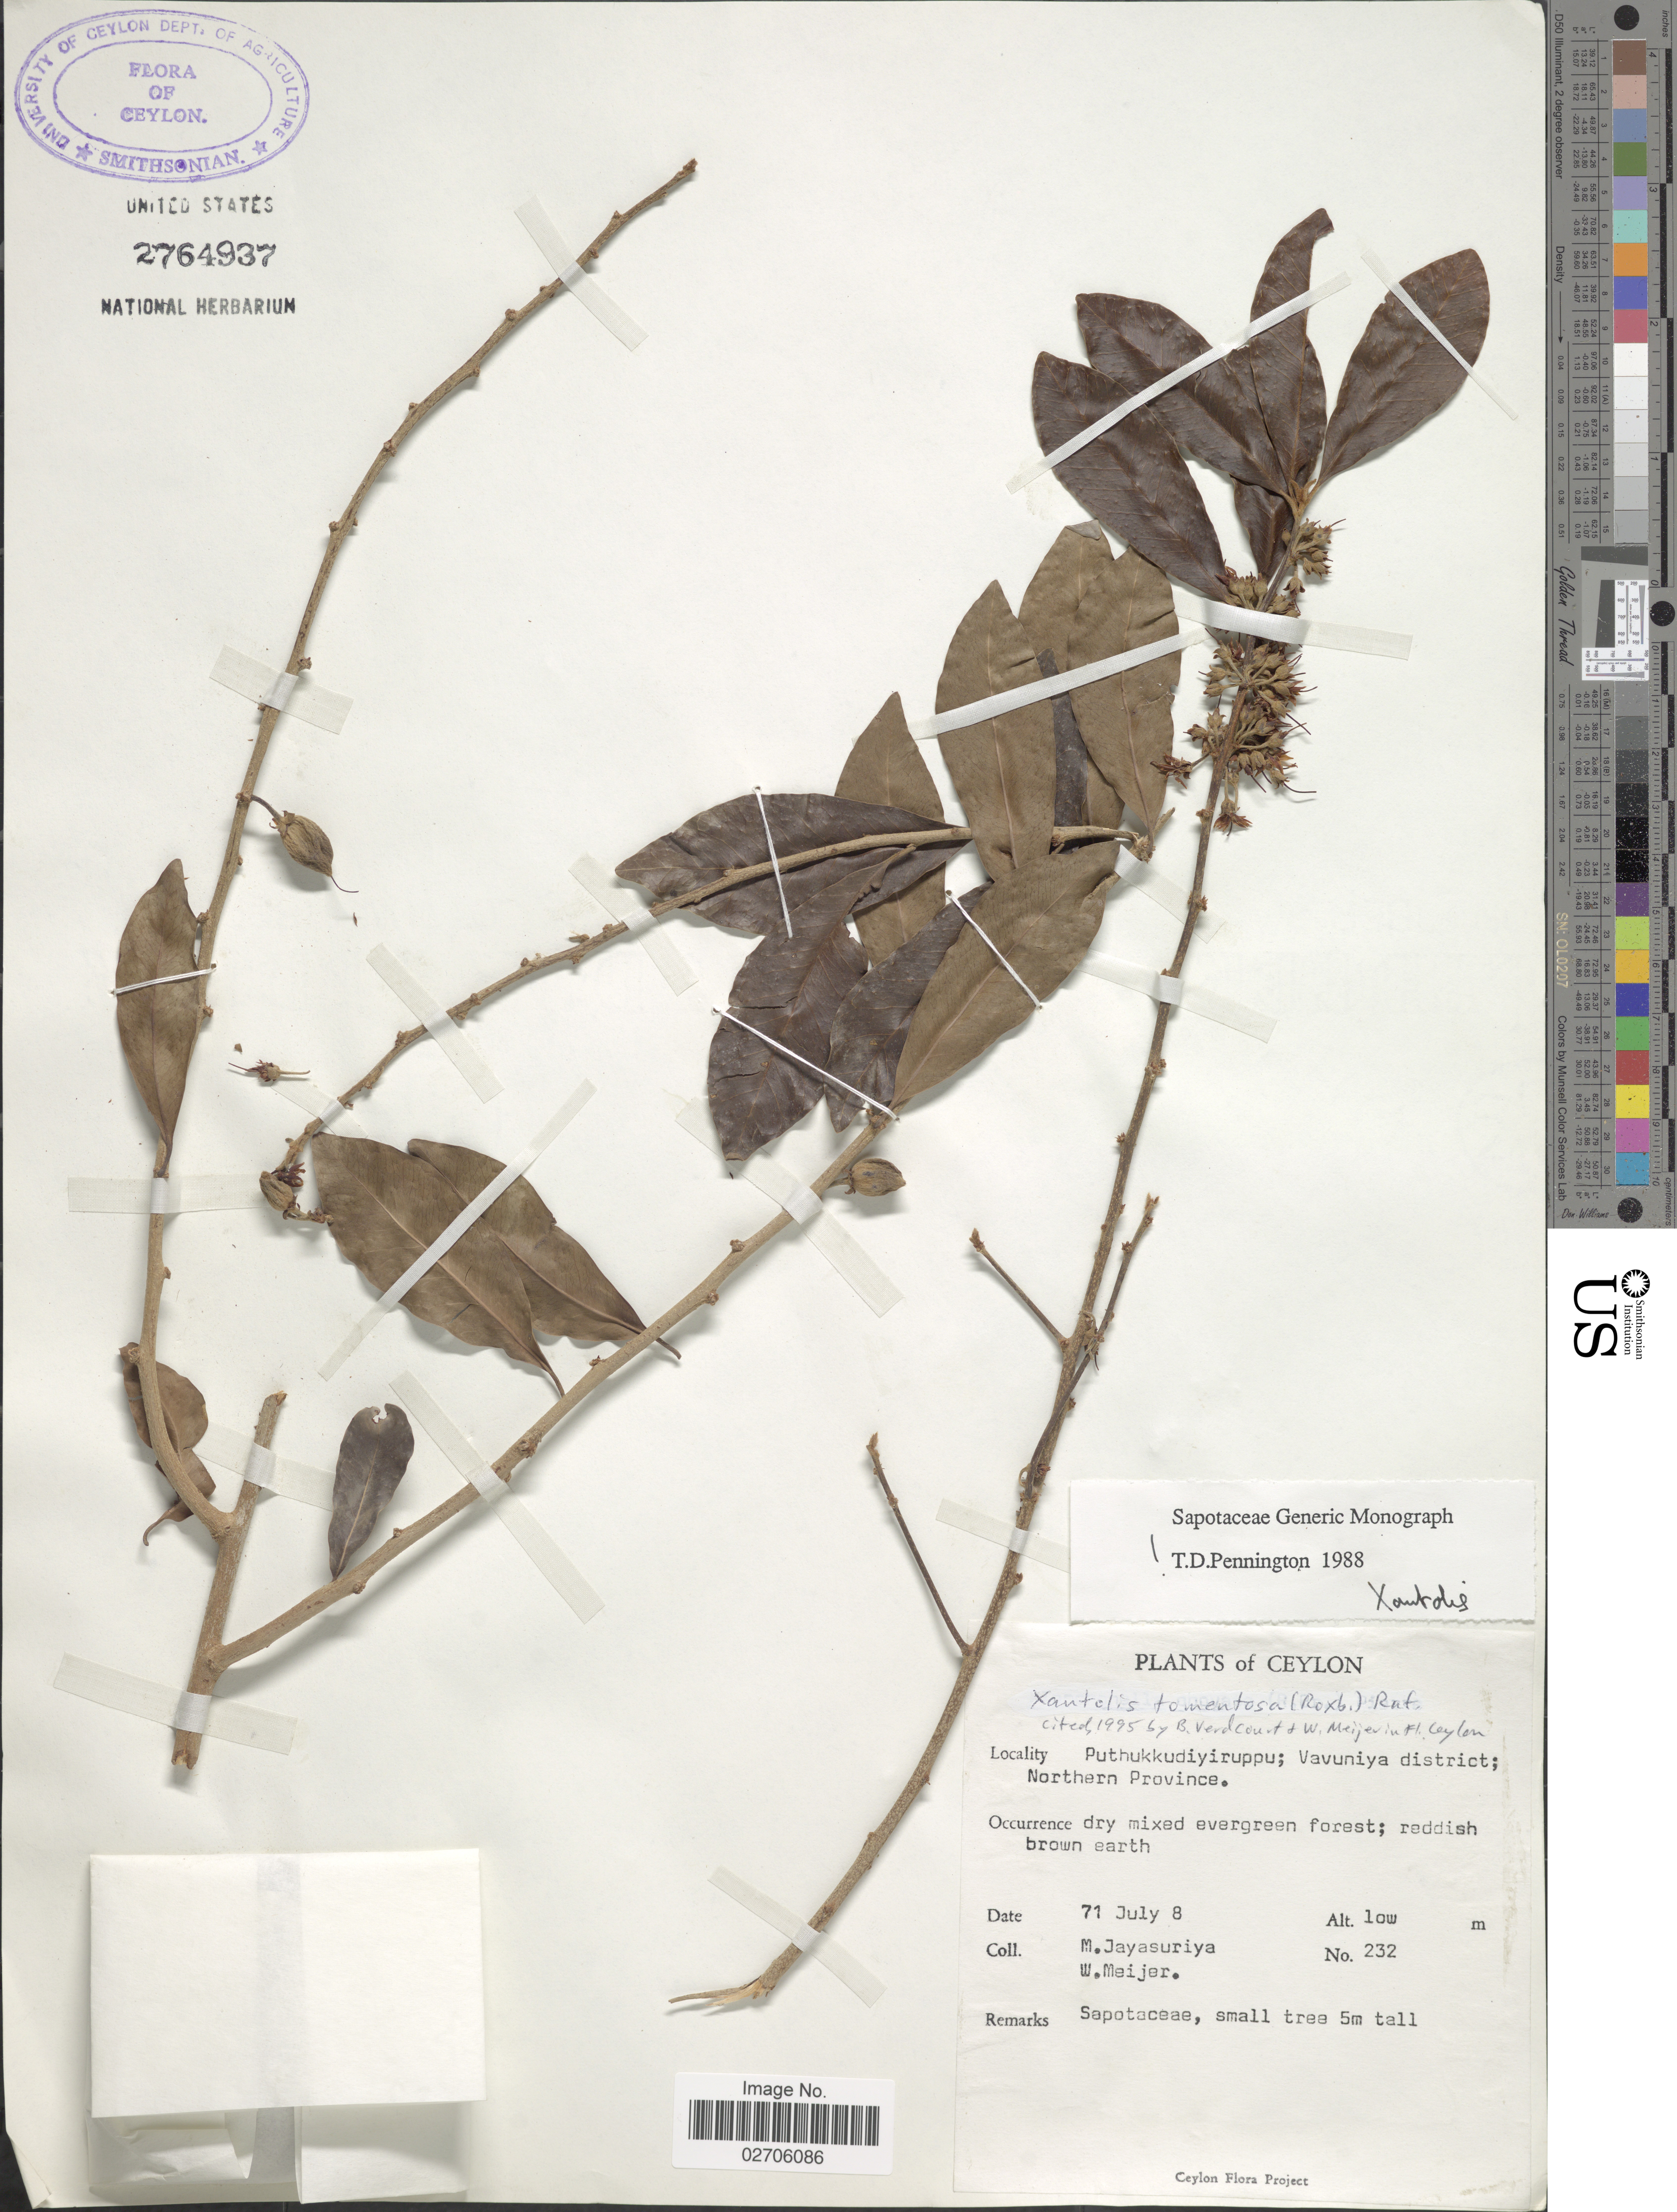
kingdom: Plantae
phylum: Tracheophyta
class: Magnoliopsida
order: Ericales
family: Sapotaceae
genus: Xantolis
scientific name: Xantolis tomentosa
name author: (Roxb.) Raf.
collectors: M. Jayasuriya & W. Meijer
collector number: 232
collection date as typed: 8/7/71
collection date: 1971-07-08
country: Sri Lanka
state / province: Northern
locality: Ceylon. Puthukkudiyiruppu; Vavuniya district.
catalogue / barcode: US 2764937